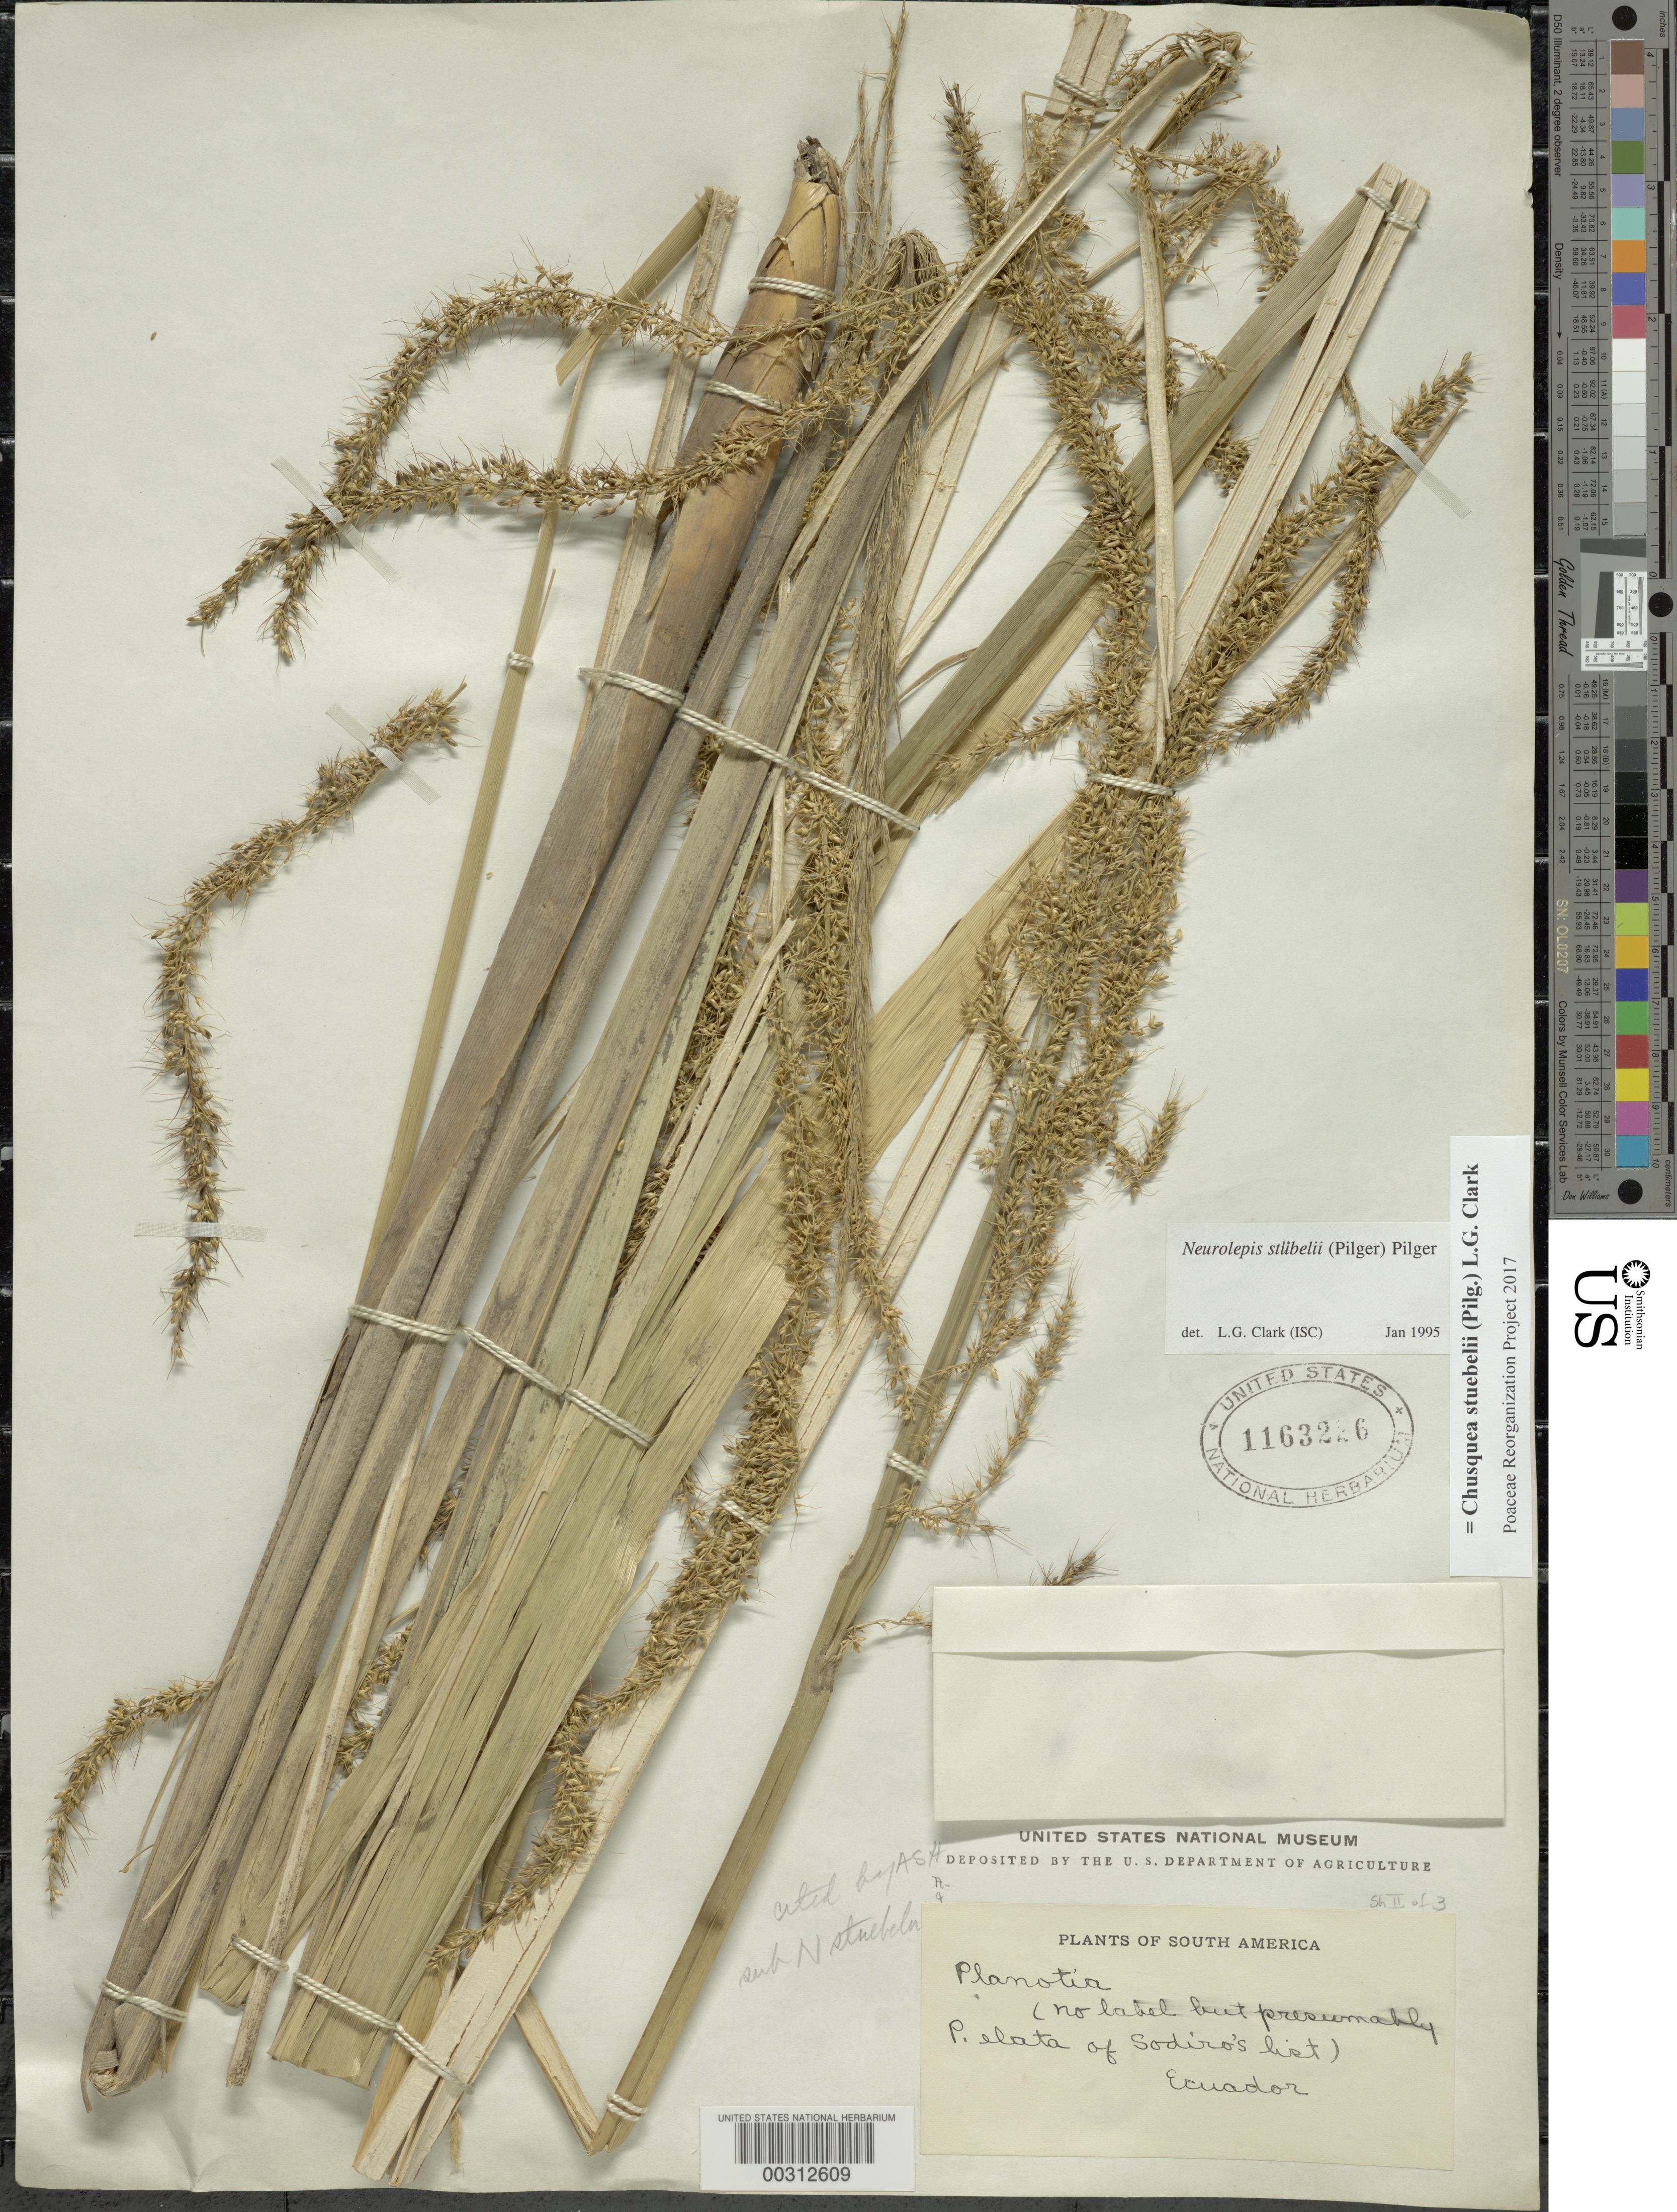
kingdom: Plantae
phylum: Tracheophyta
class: Liliopsida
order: Poales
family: Poaceae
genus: Chusquea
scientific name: Chusquea stuebelii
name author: (Pilg.) L.G. Clark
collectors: L. Sodiro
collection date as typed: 1901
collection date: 1901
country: Ecuador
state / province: Tungurahua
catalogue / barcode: US 1163226